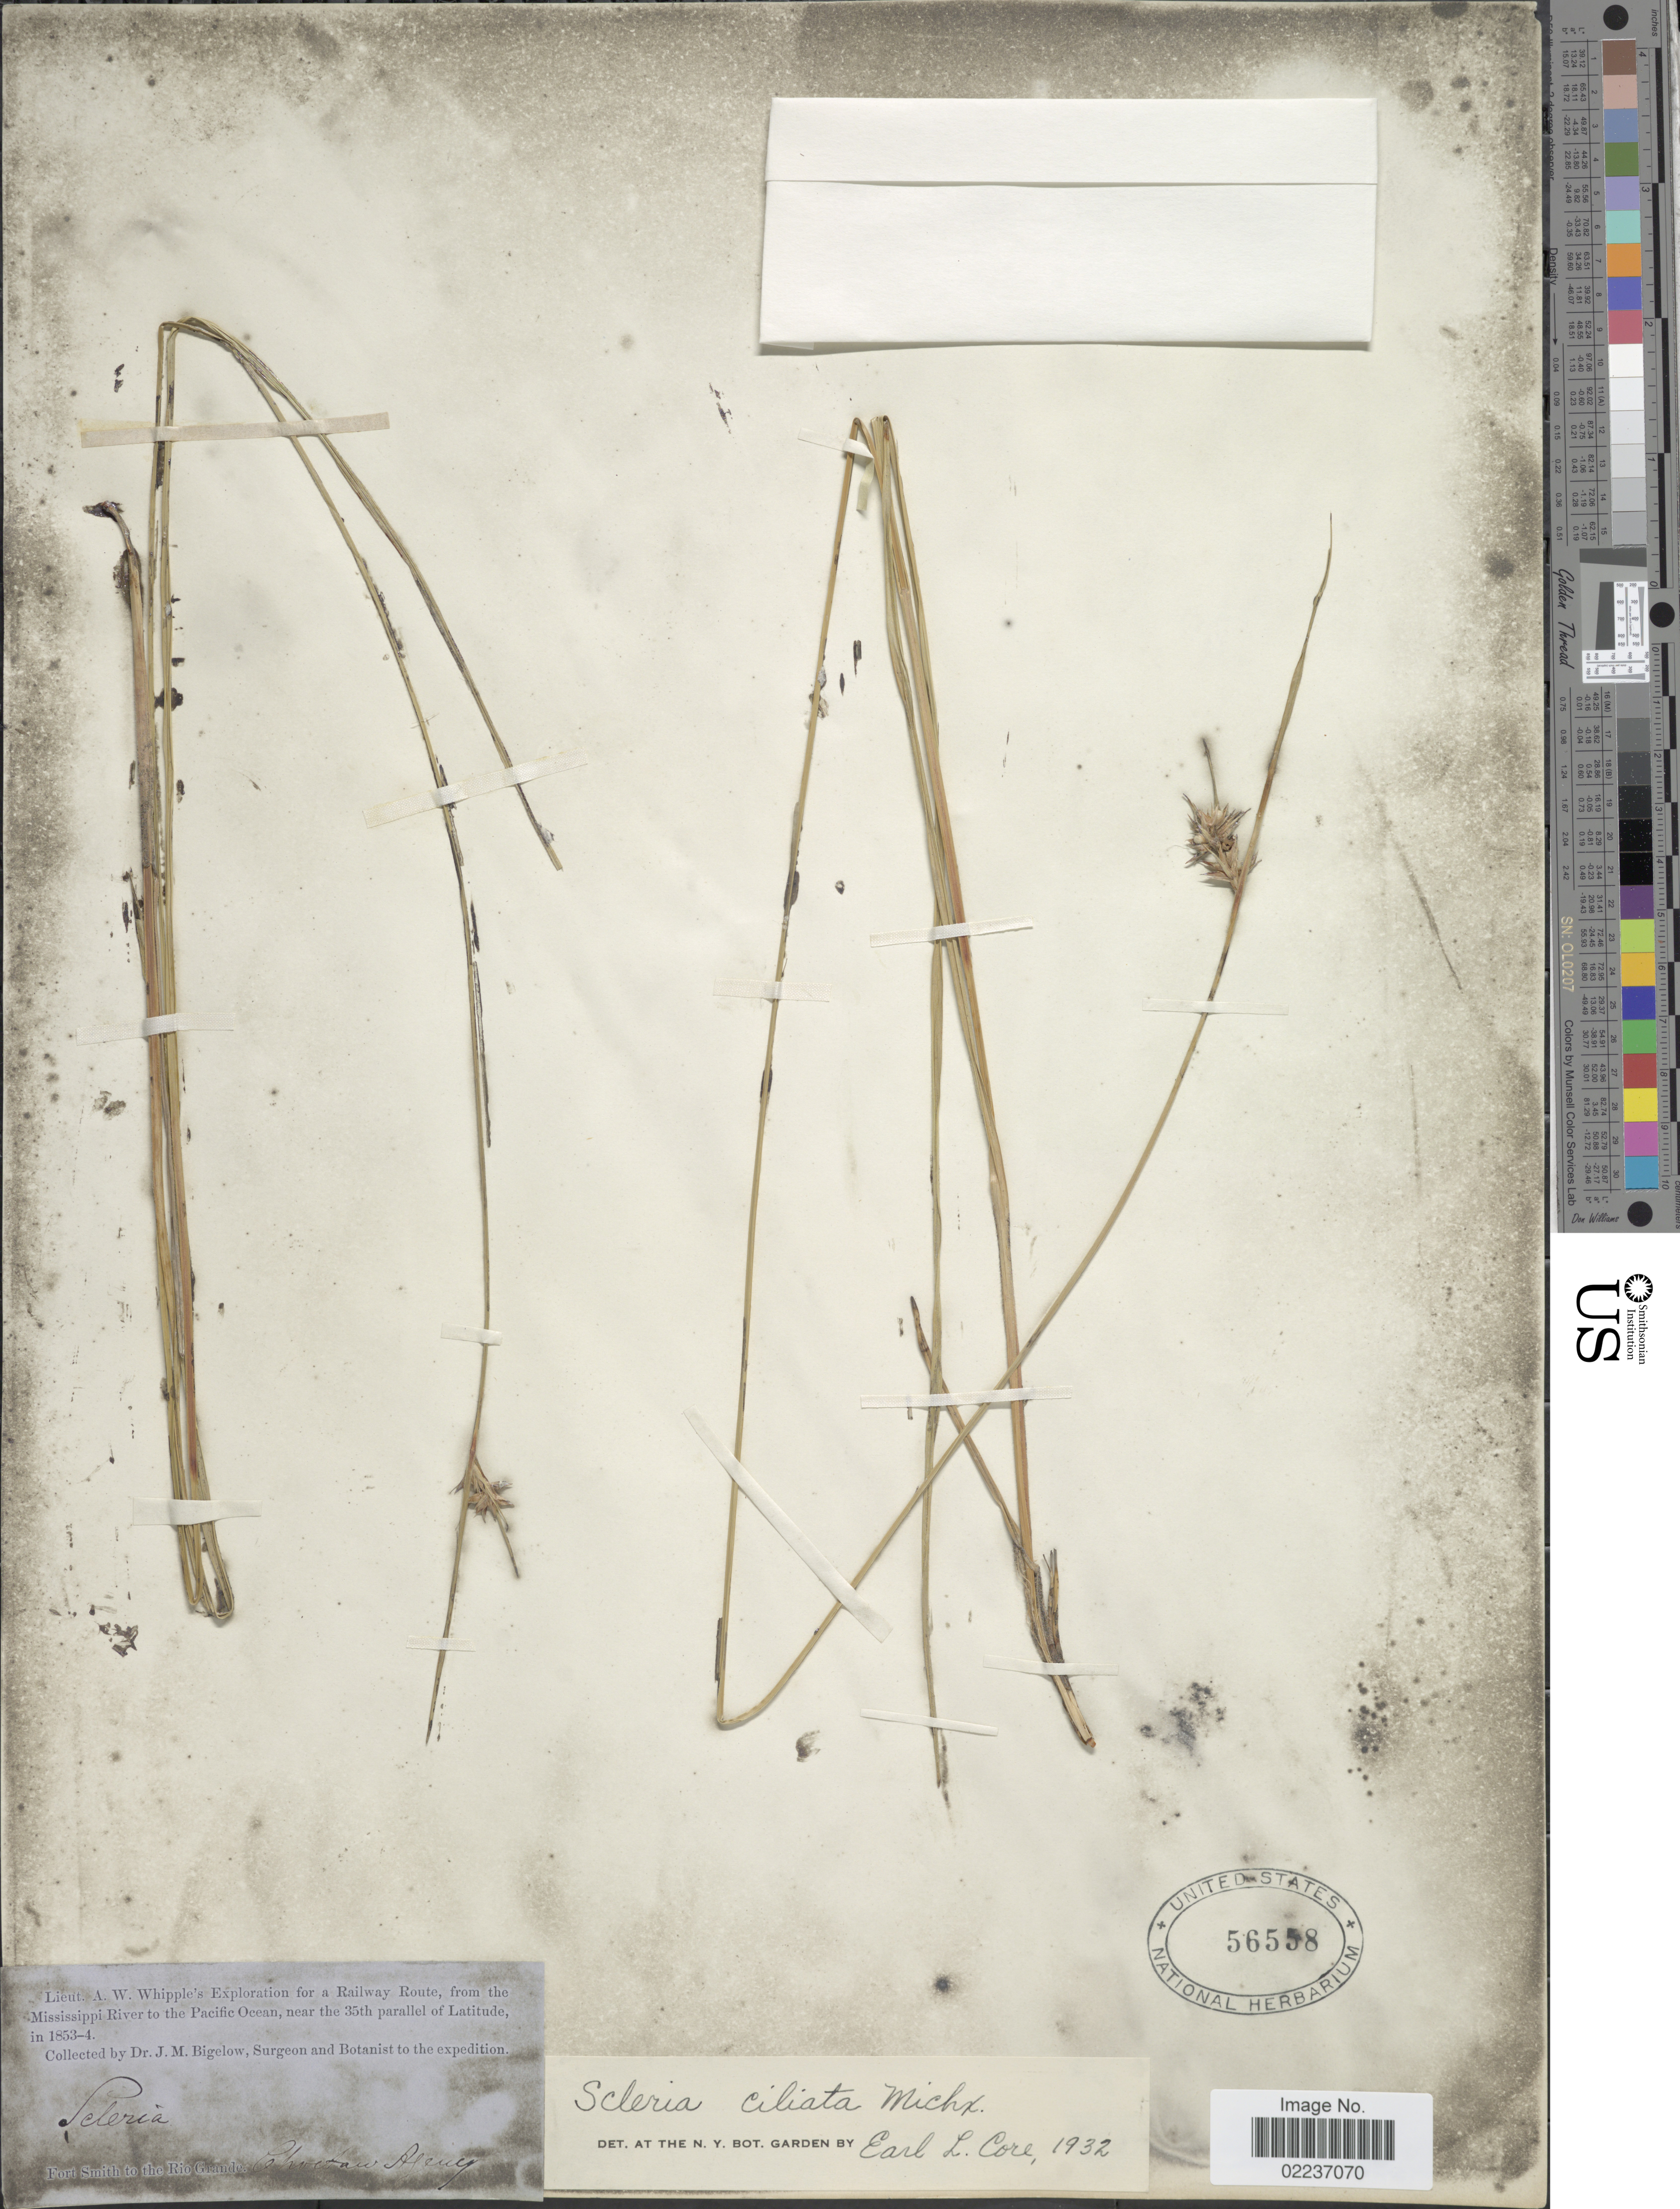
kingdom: Plantae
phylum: Tracheophyta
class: Liliopsida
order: Poales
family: Cyperaceae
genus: Scleria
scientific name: Scleria ciliata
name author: Michx.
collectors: J. M. Bigelow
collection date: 1853/1854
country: United States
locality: Railway Route, from the Missippi River to the Pacific Ocean, near the 35th parallel of Latitude, Fort Smith to the Rio Grande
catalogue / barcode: US 56558